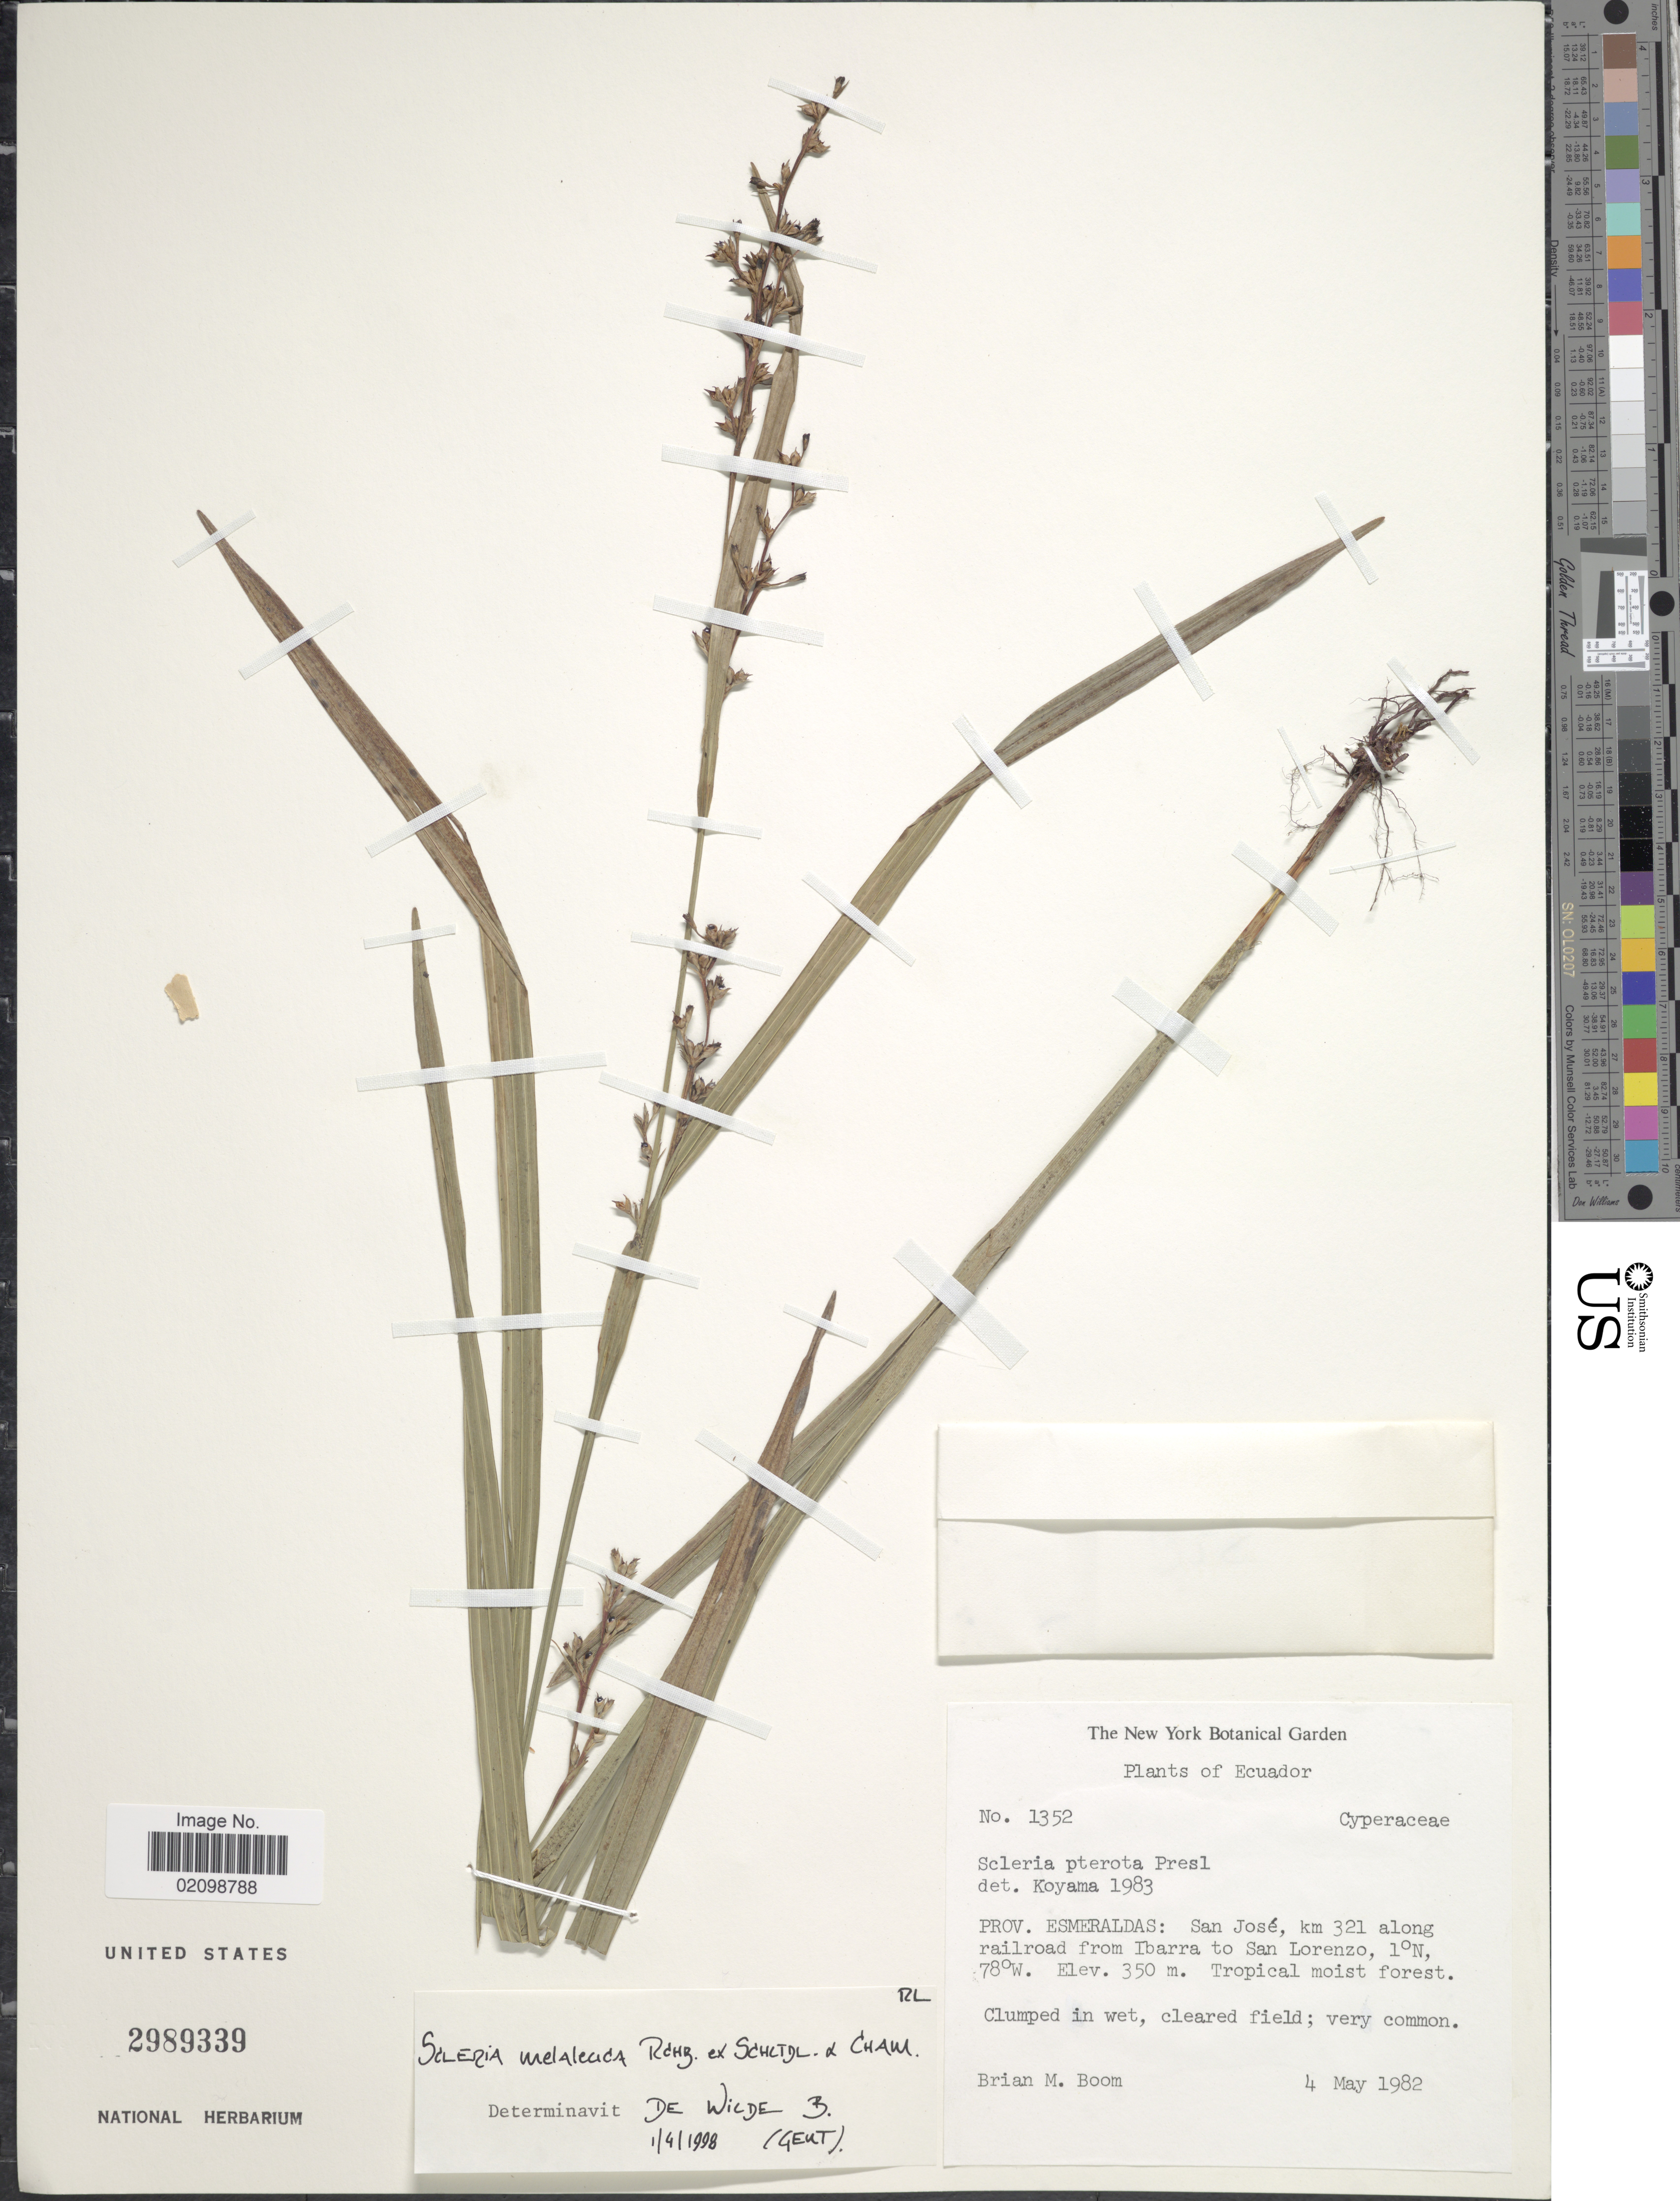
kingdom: Plantae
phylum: Tracheophyta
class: Liliopsida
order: Poales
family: Cyperaceae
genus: Scleria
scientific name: Scleria gaertneri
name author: Raddi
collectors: B. M. Boom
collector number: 1352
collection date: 1982-05-04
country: Ecuador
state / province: Esmeraldas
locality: Prov. Esmeraldas: San Jose, km 321 along railroad from Ibarra to San Lorenzo.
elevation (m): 350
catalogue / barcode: US 2989339